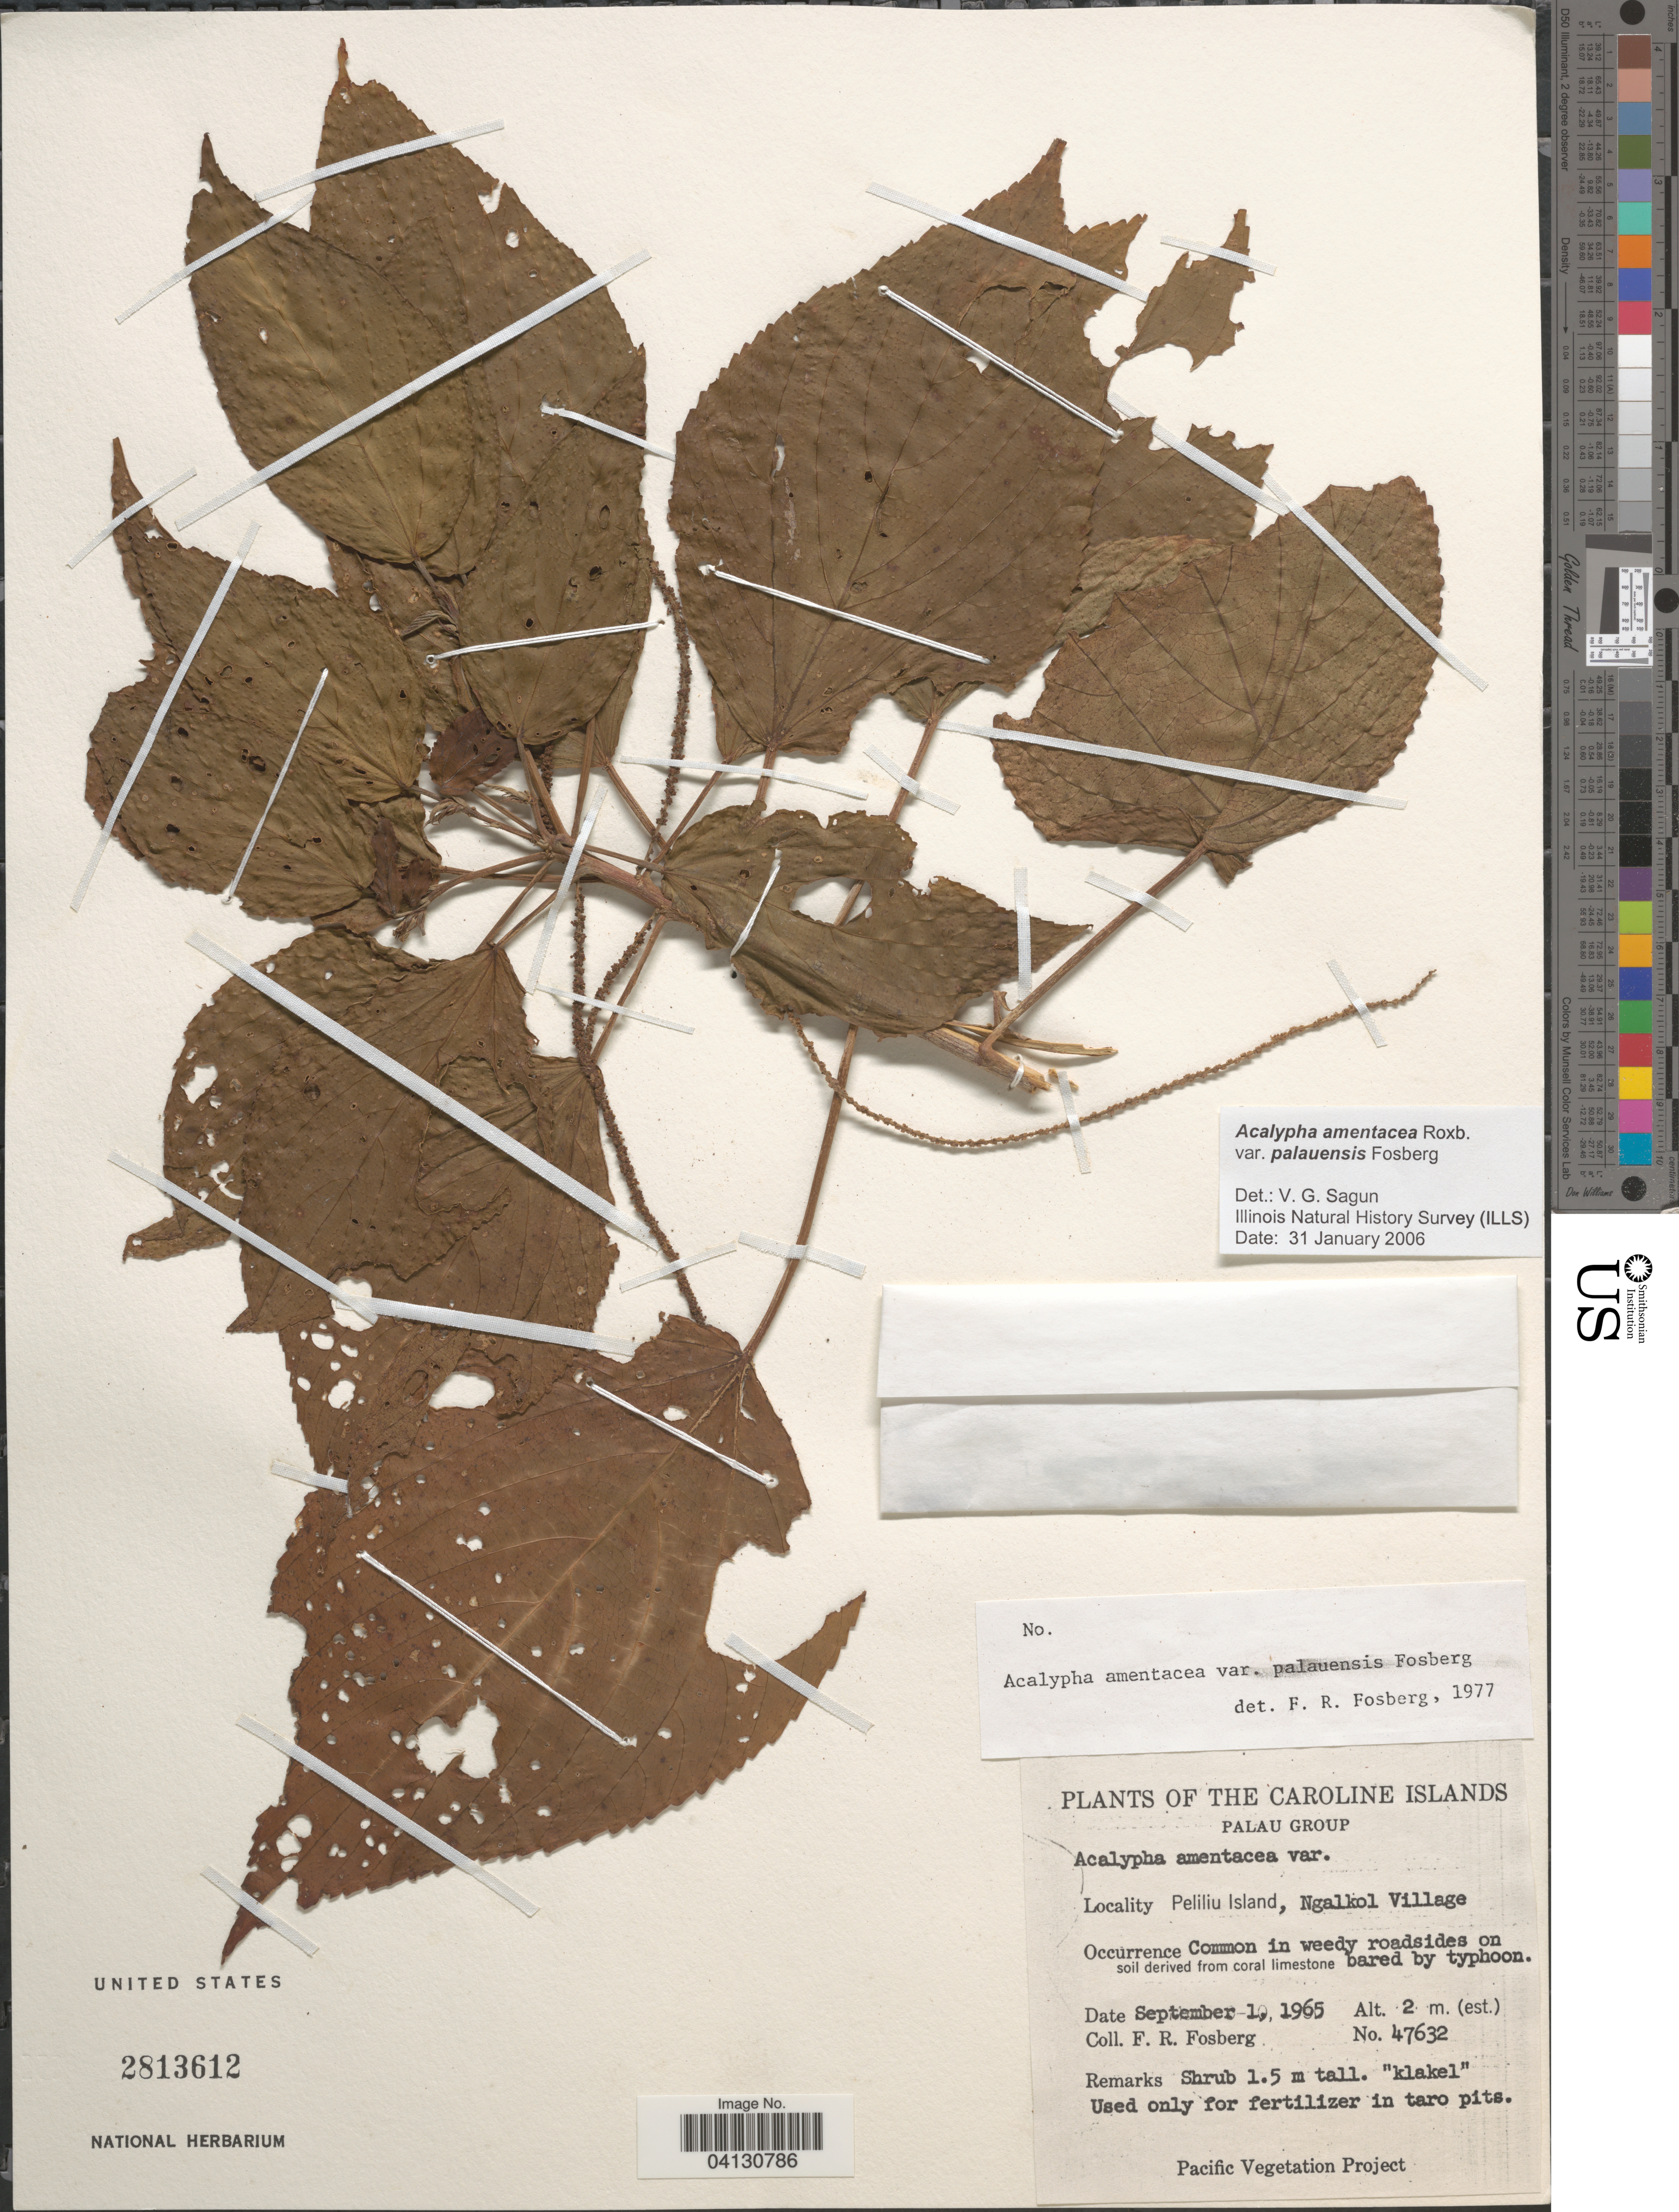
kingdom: Plantae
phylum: Tracheophyta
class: Magnoliopsida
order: Malpighiales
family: Euphorbiaceae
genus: Acalypha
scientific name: Acalypha amentacea var. palauensis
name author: Fosberg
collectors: F. R. Fosberg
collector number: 47632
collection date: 1965-09-01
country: Palau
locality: The Caroline Islands. Palau Group. Peliliu Island, Ngalkol Village.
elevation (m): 2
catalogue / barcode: US 2813612